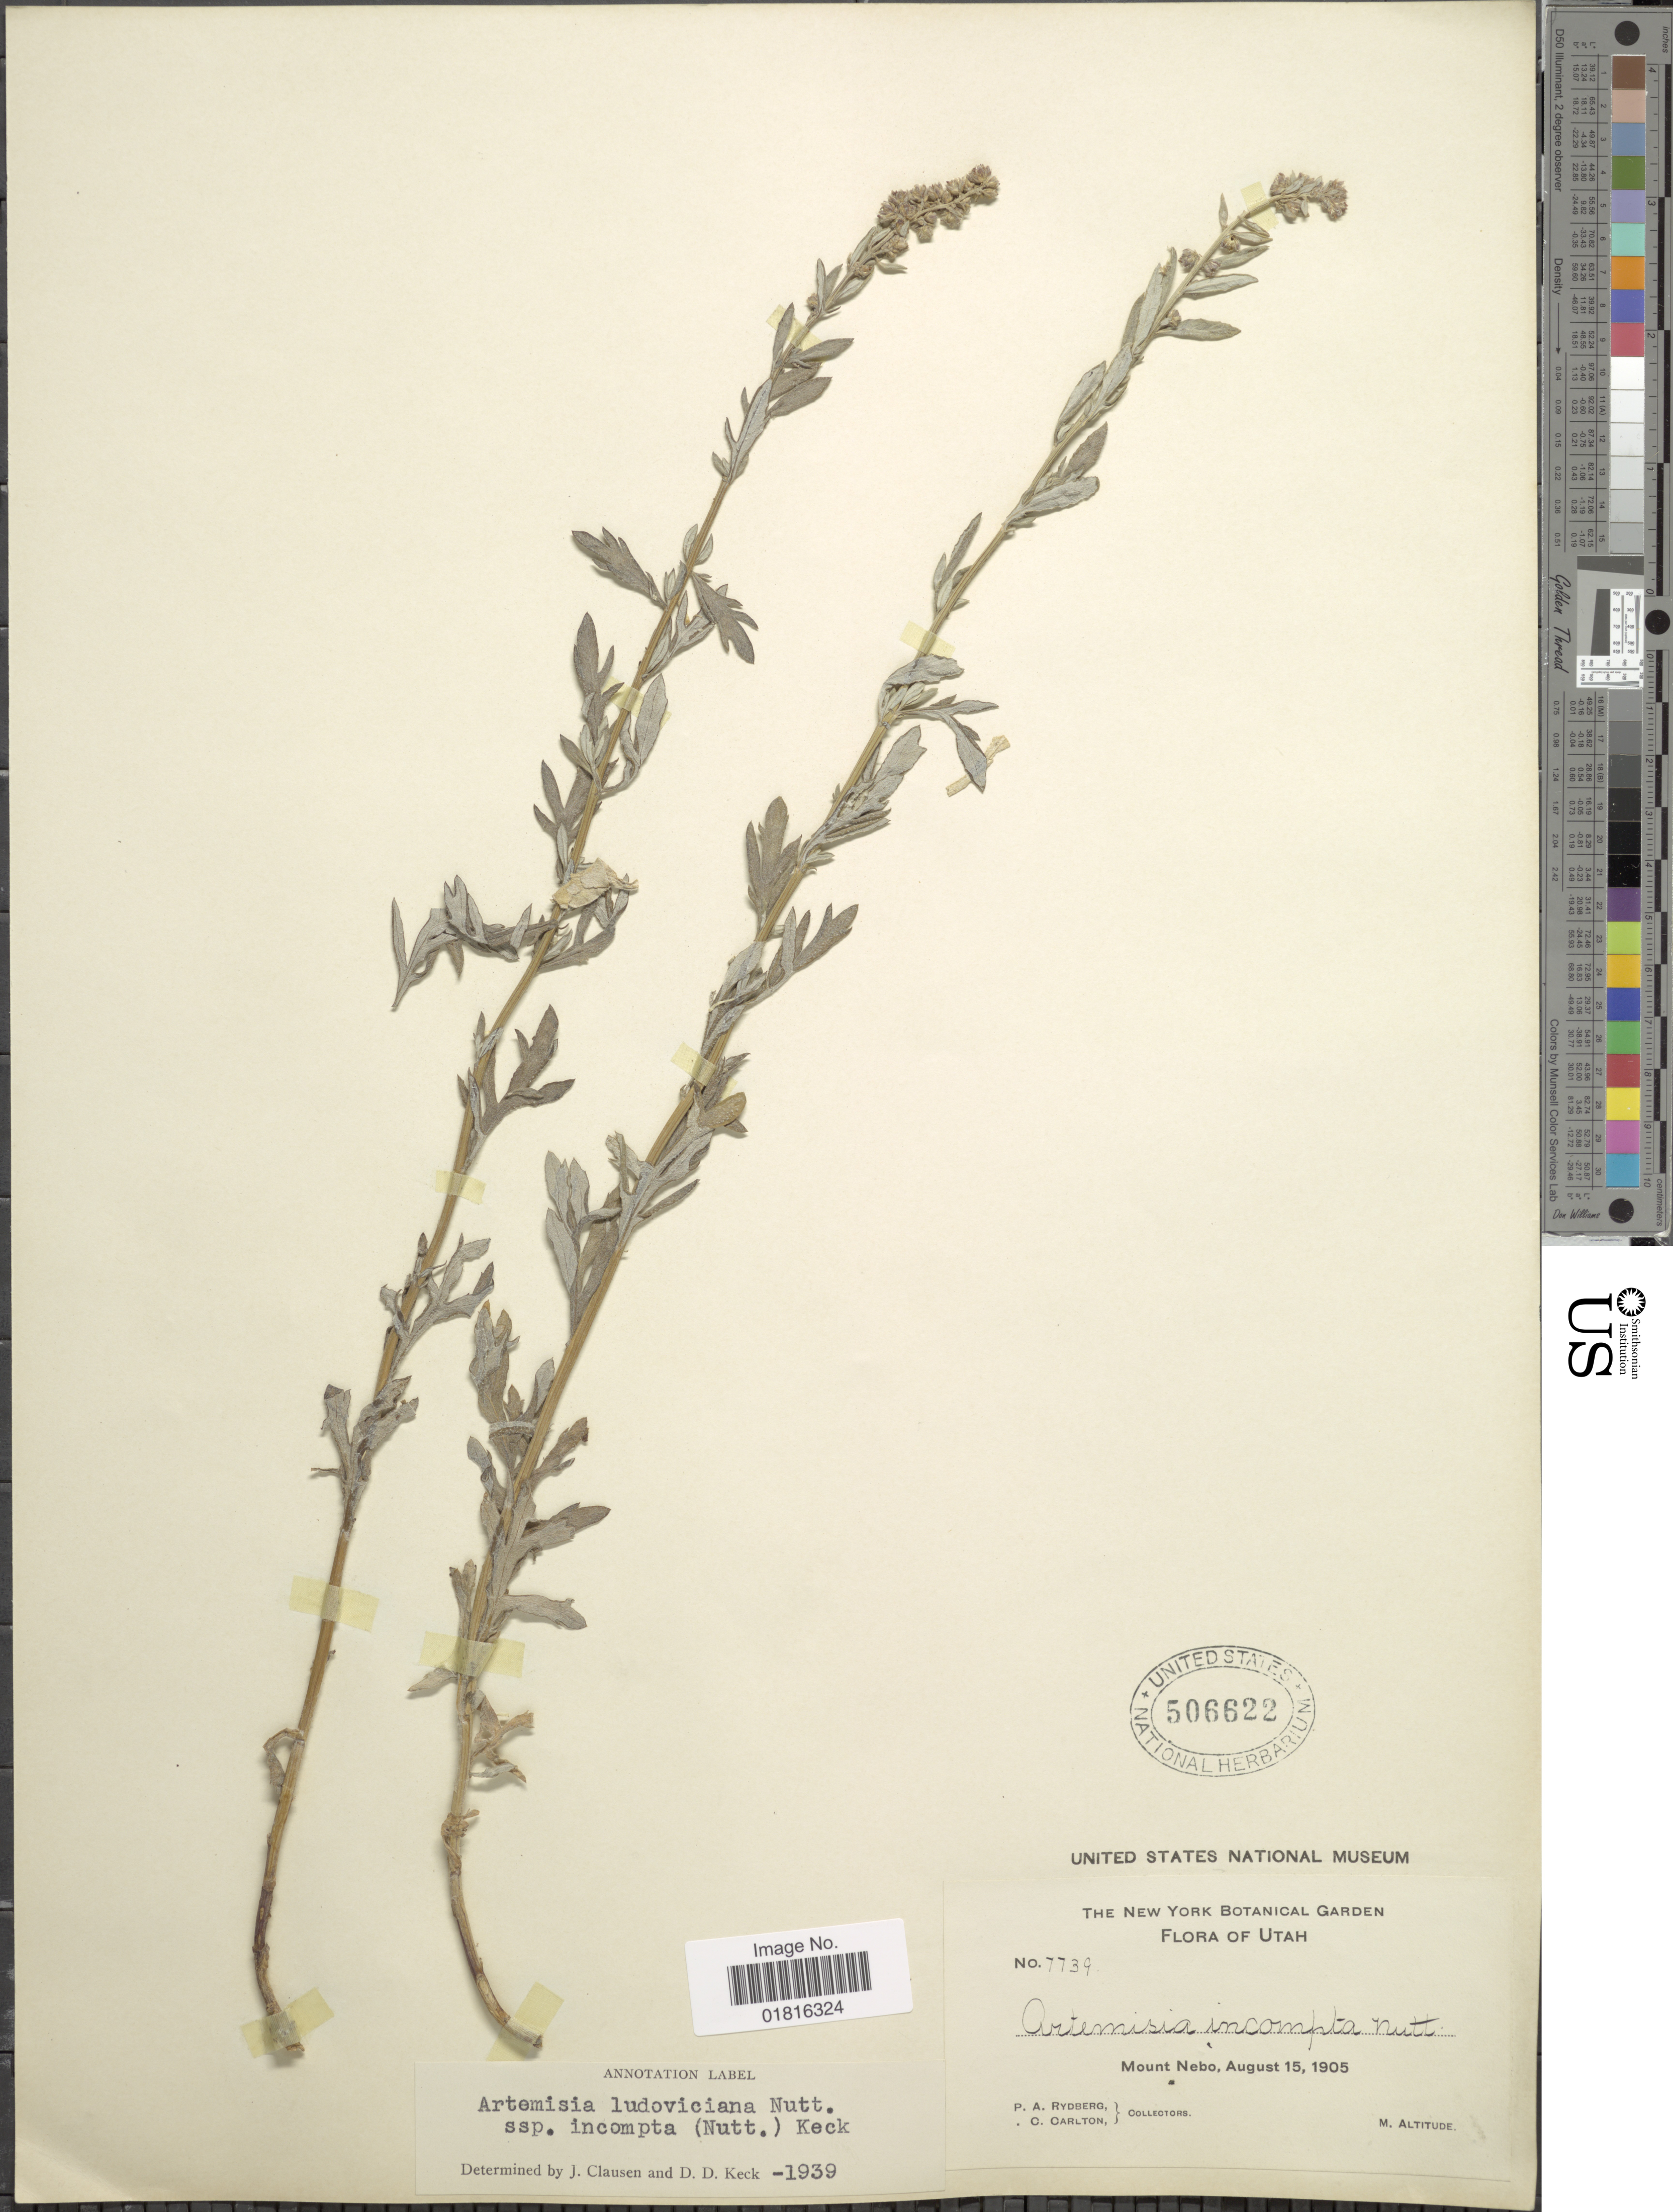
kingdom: Plantae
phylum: Tracheophyta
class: Magnoliopsida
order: Asterales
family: Asteraceae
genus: Artemisia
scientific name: Artemisia ludoviciana subsp. incompta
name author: (Nutt.) D.D. Keck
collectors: P. A. Rydberg & E. Carlton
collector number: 7739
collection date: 1905-08-15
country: United States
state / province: Utah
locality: Mount Nebo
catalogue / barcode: US 506622